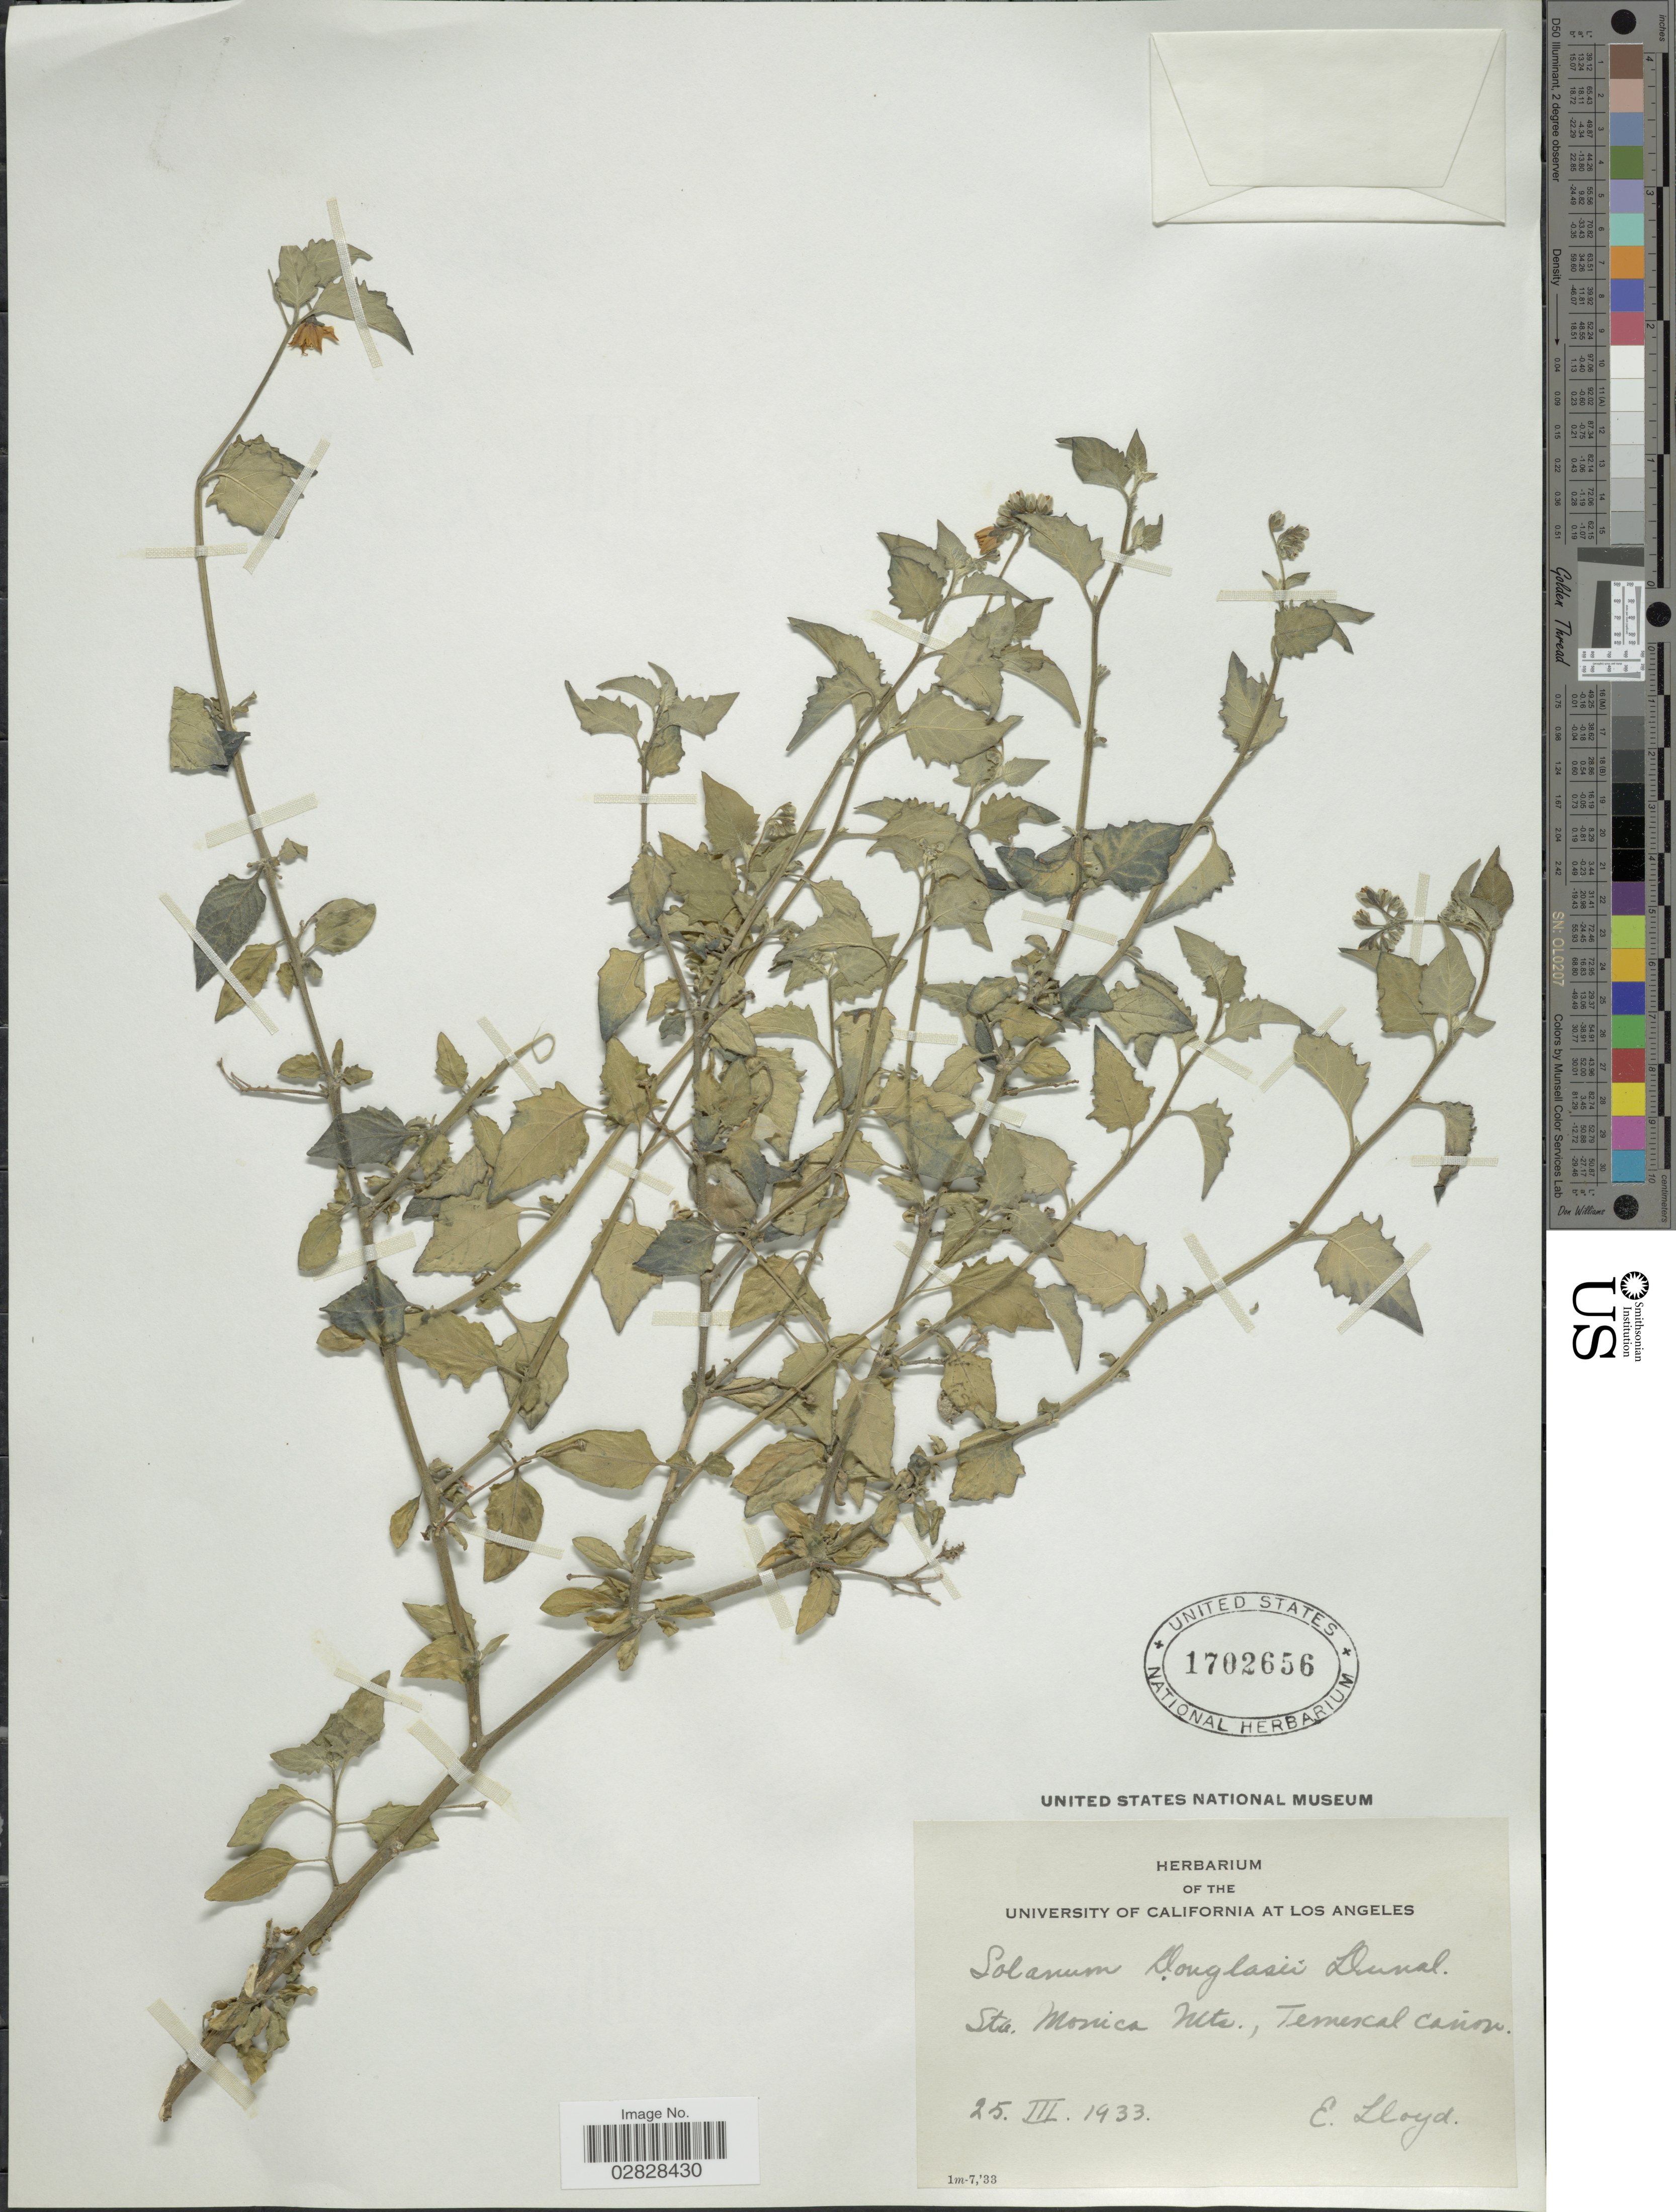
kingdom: Plantae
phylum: Tracheophyta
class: Magnoliopsida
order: Solanales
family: Solanaceae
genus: Solanum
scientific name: Solanum douglasii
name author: Dunal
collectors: E. Lloyd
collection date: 1933-03-25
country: United States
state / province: California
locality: Sta. Monica Mts., Temescal cañon.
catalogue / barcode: US 1702656